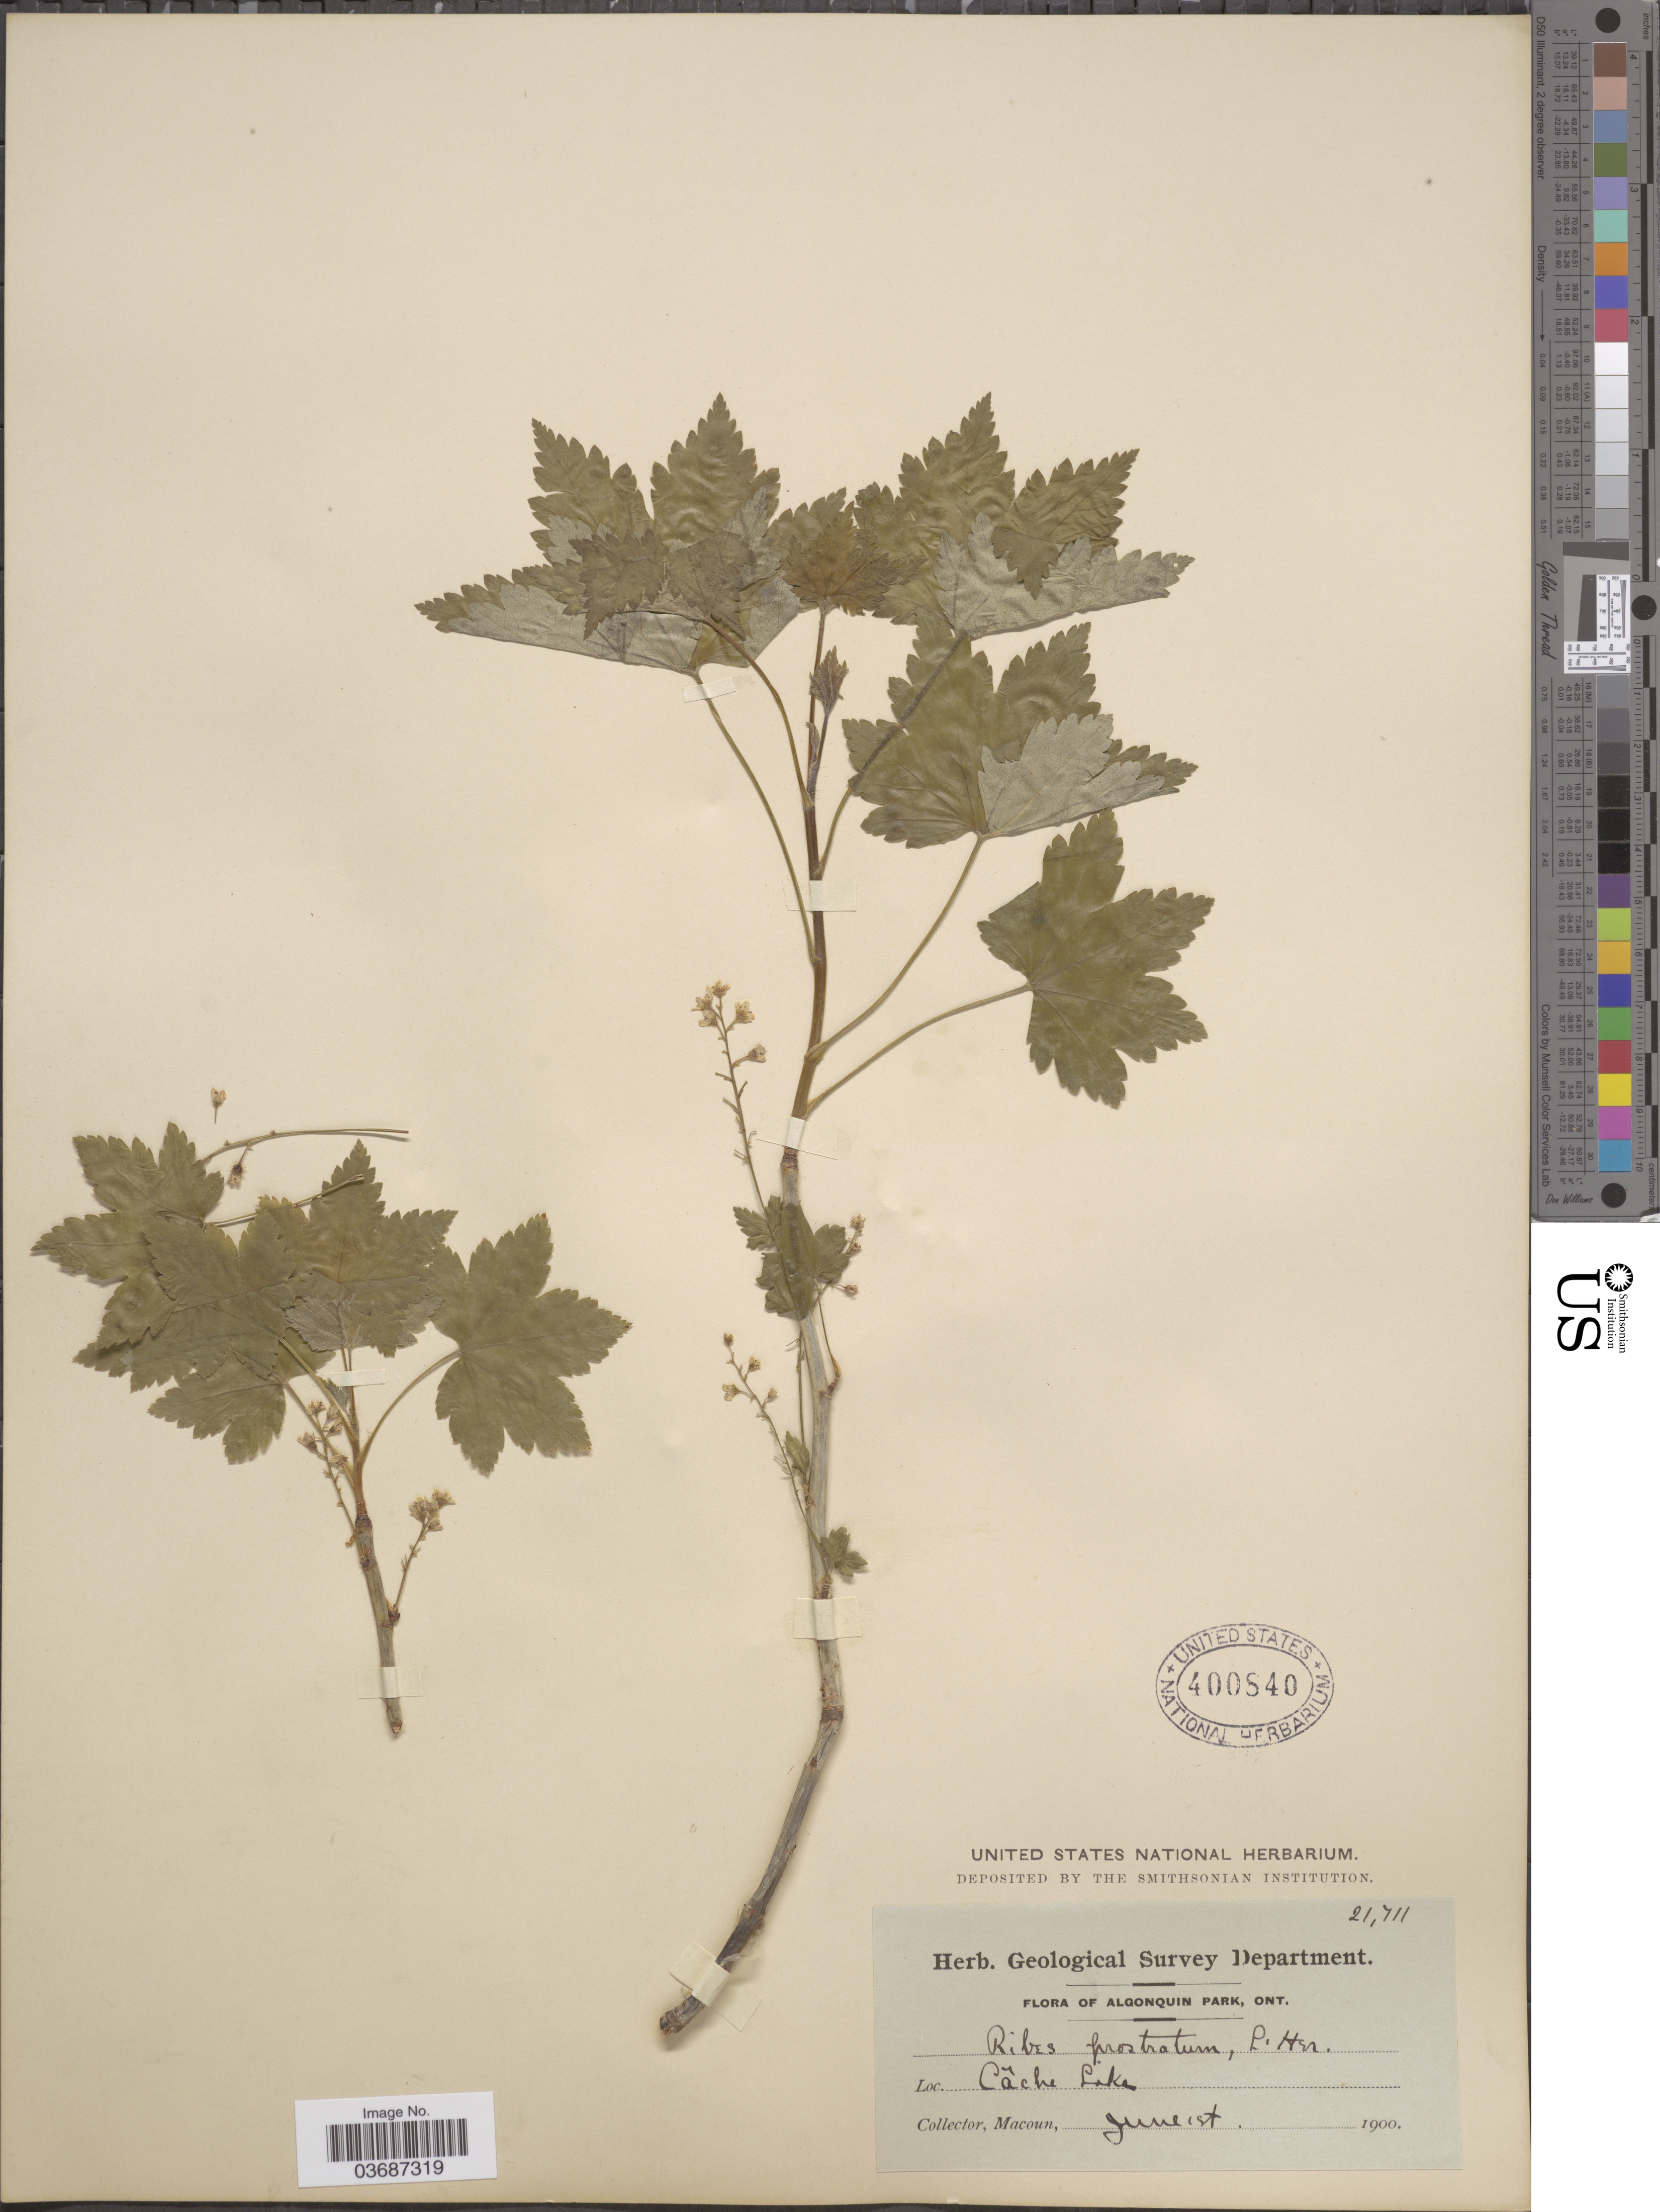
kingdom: Plantae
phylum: Tracheophyta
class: Magnoliopsida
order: Saxifragales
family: Grossulariaceae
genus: Ribes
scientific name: Ribes glandulosum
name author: Ruiz & Pav.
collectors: -- Macoun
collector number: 21711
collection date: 1900-06-01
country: Canada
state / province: Ontario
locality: Geological Survey Department. Algonquin Park. Câche Lake.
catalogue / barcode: US 400840